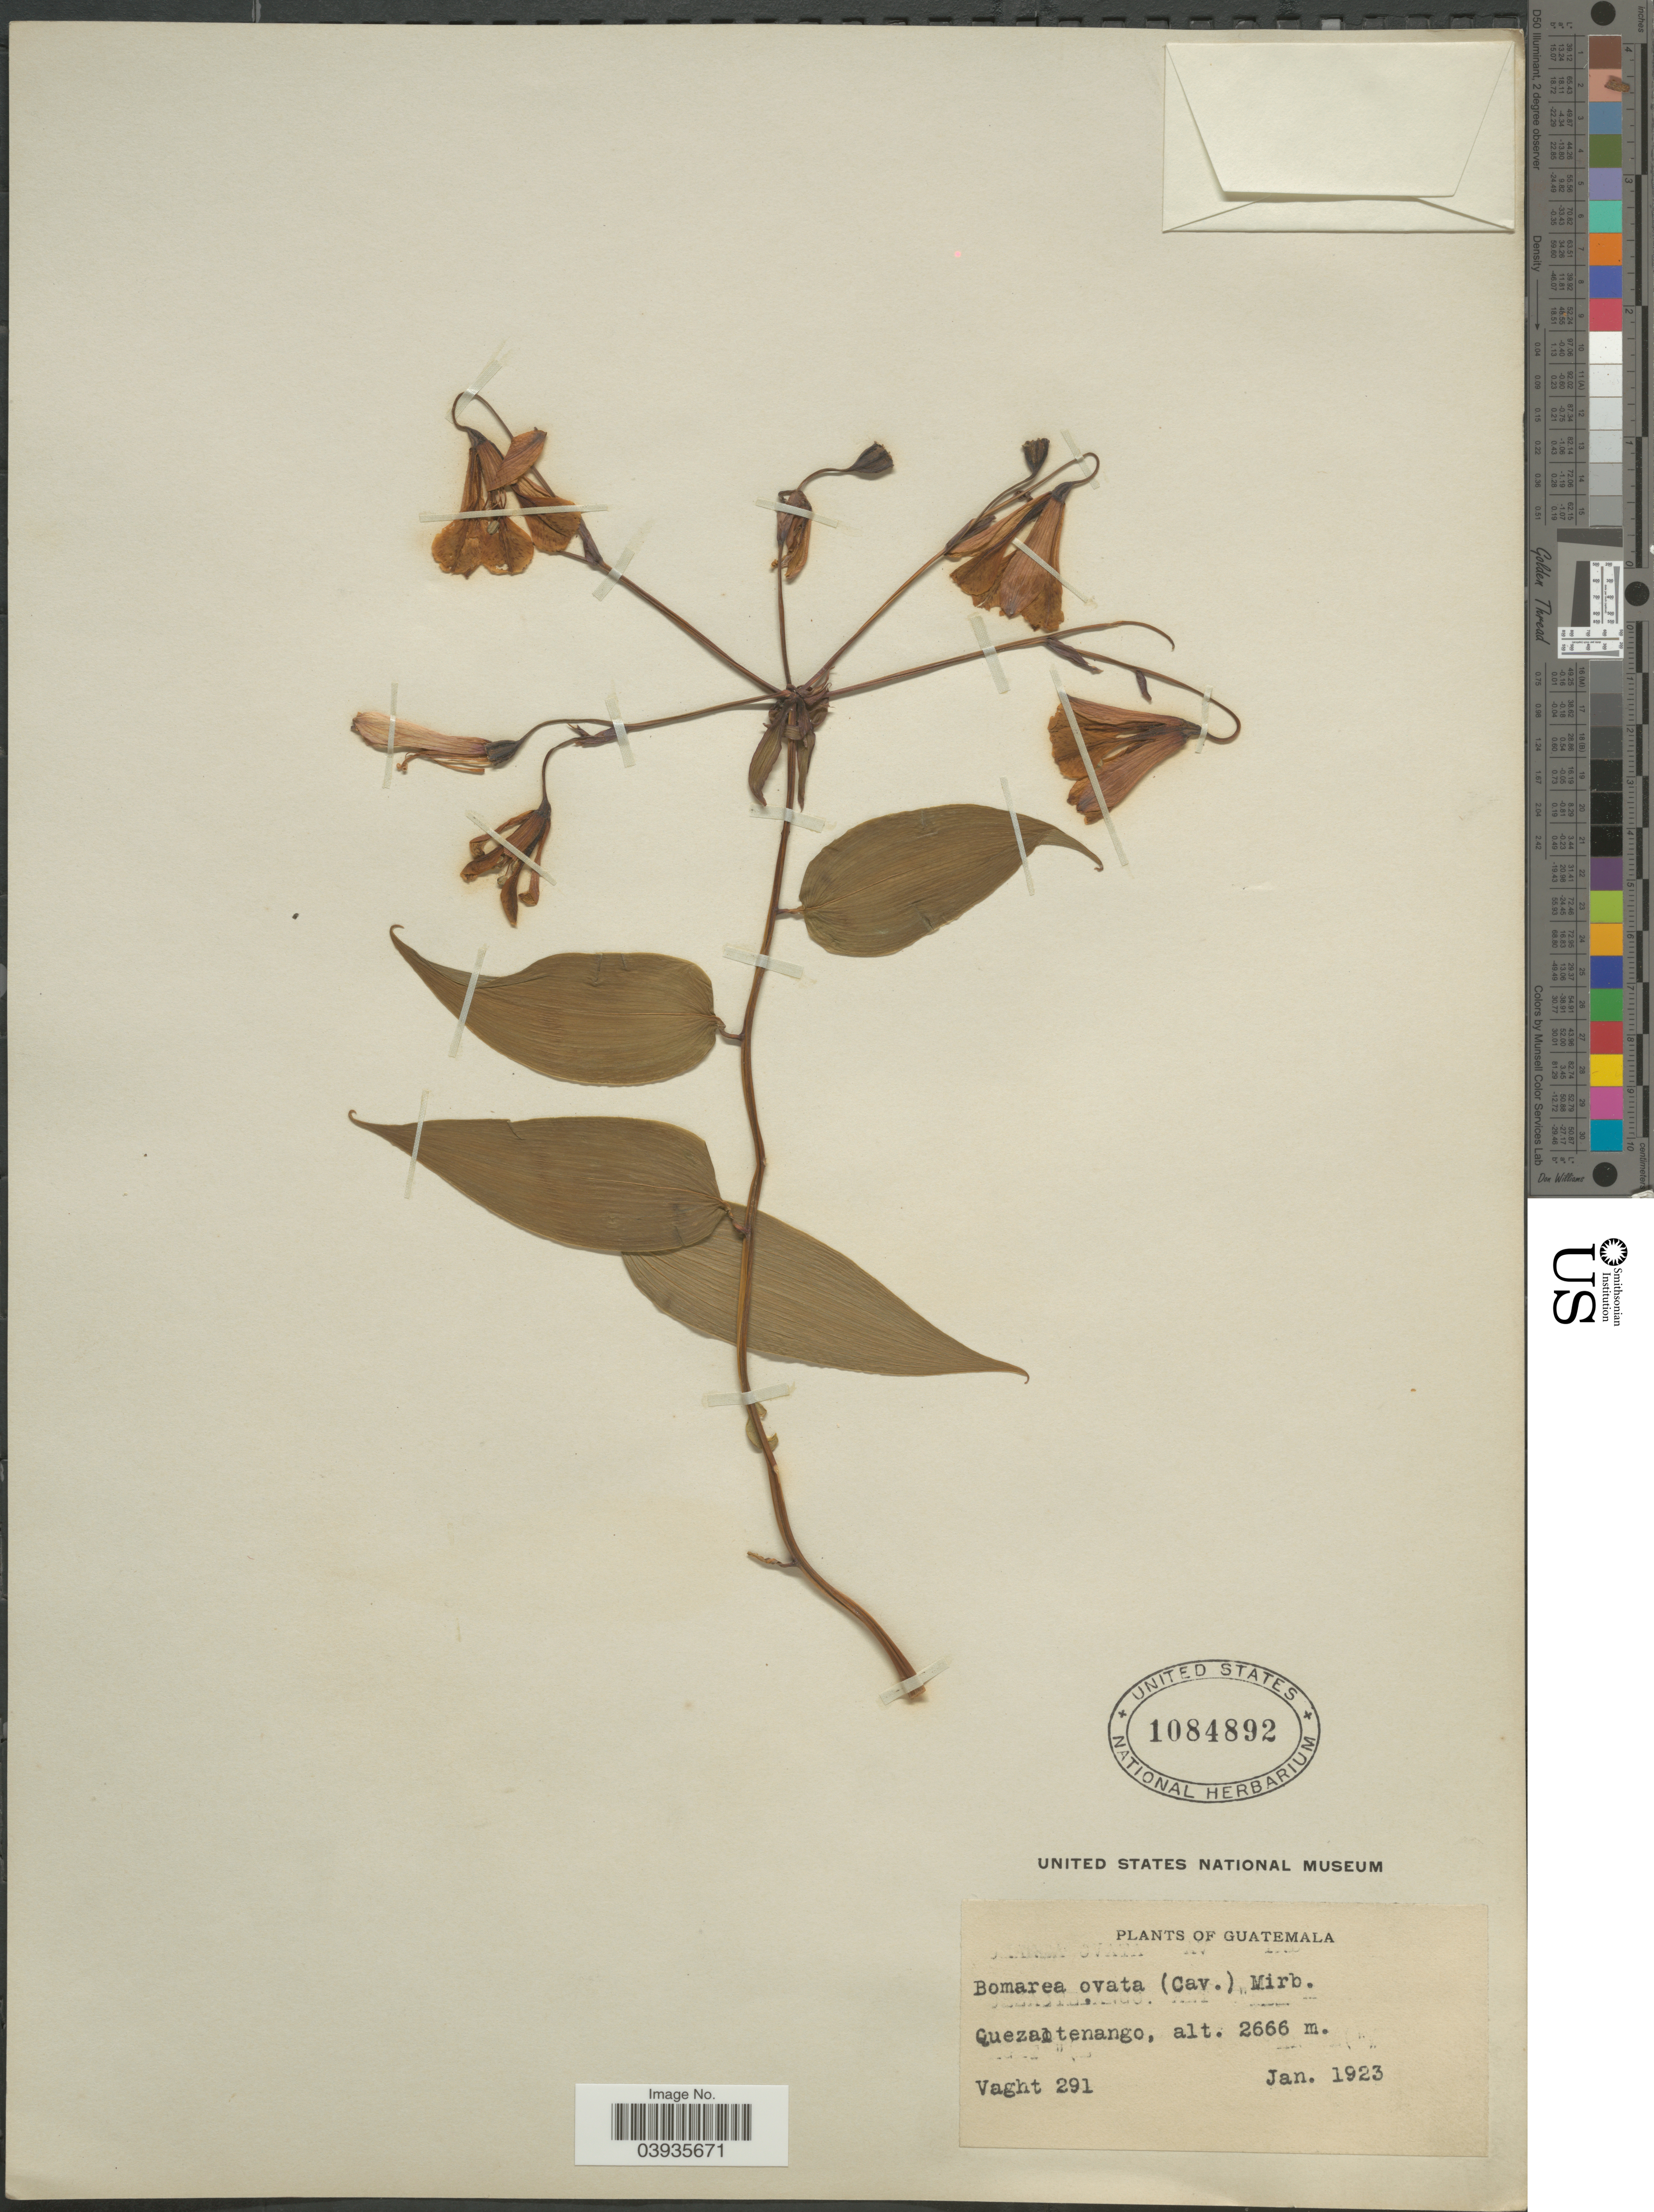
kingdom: Plantae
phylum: Tracheophyta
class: Liliopsida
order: Liliales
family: Alstroemeriaceae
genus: Bomarea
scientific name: Bomarea ovata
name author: (Cav.) Mirb.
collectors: -. Vaght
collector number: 291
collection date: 1923-01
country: Guatemala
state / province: Quetzaltenango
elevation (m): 2666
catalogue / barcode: US 1084892